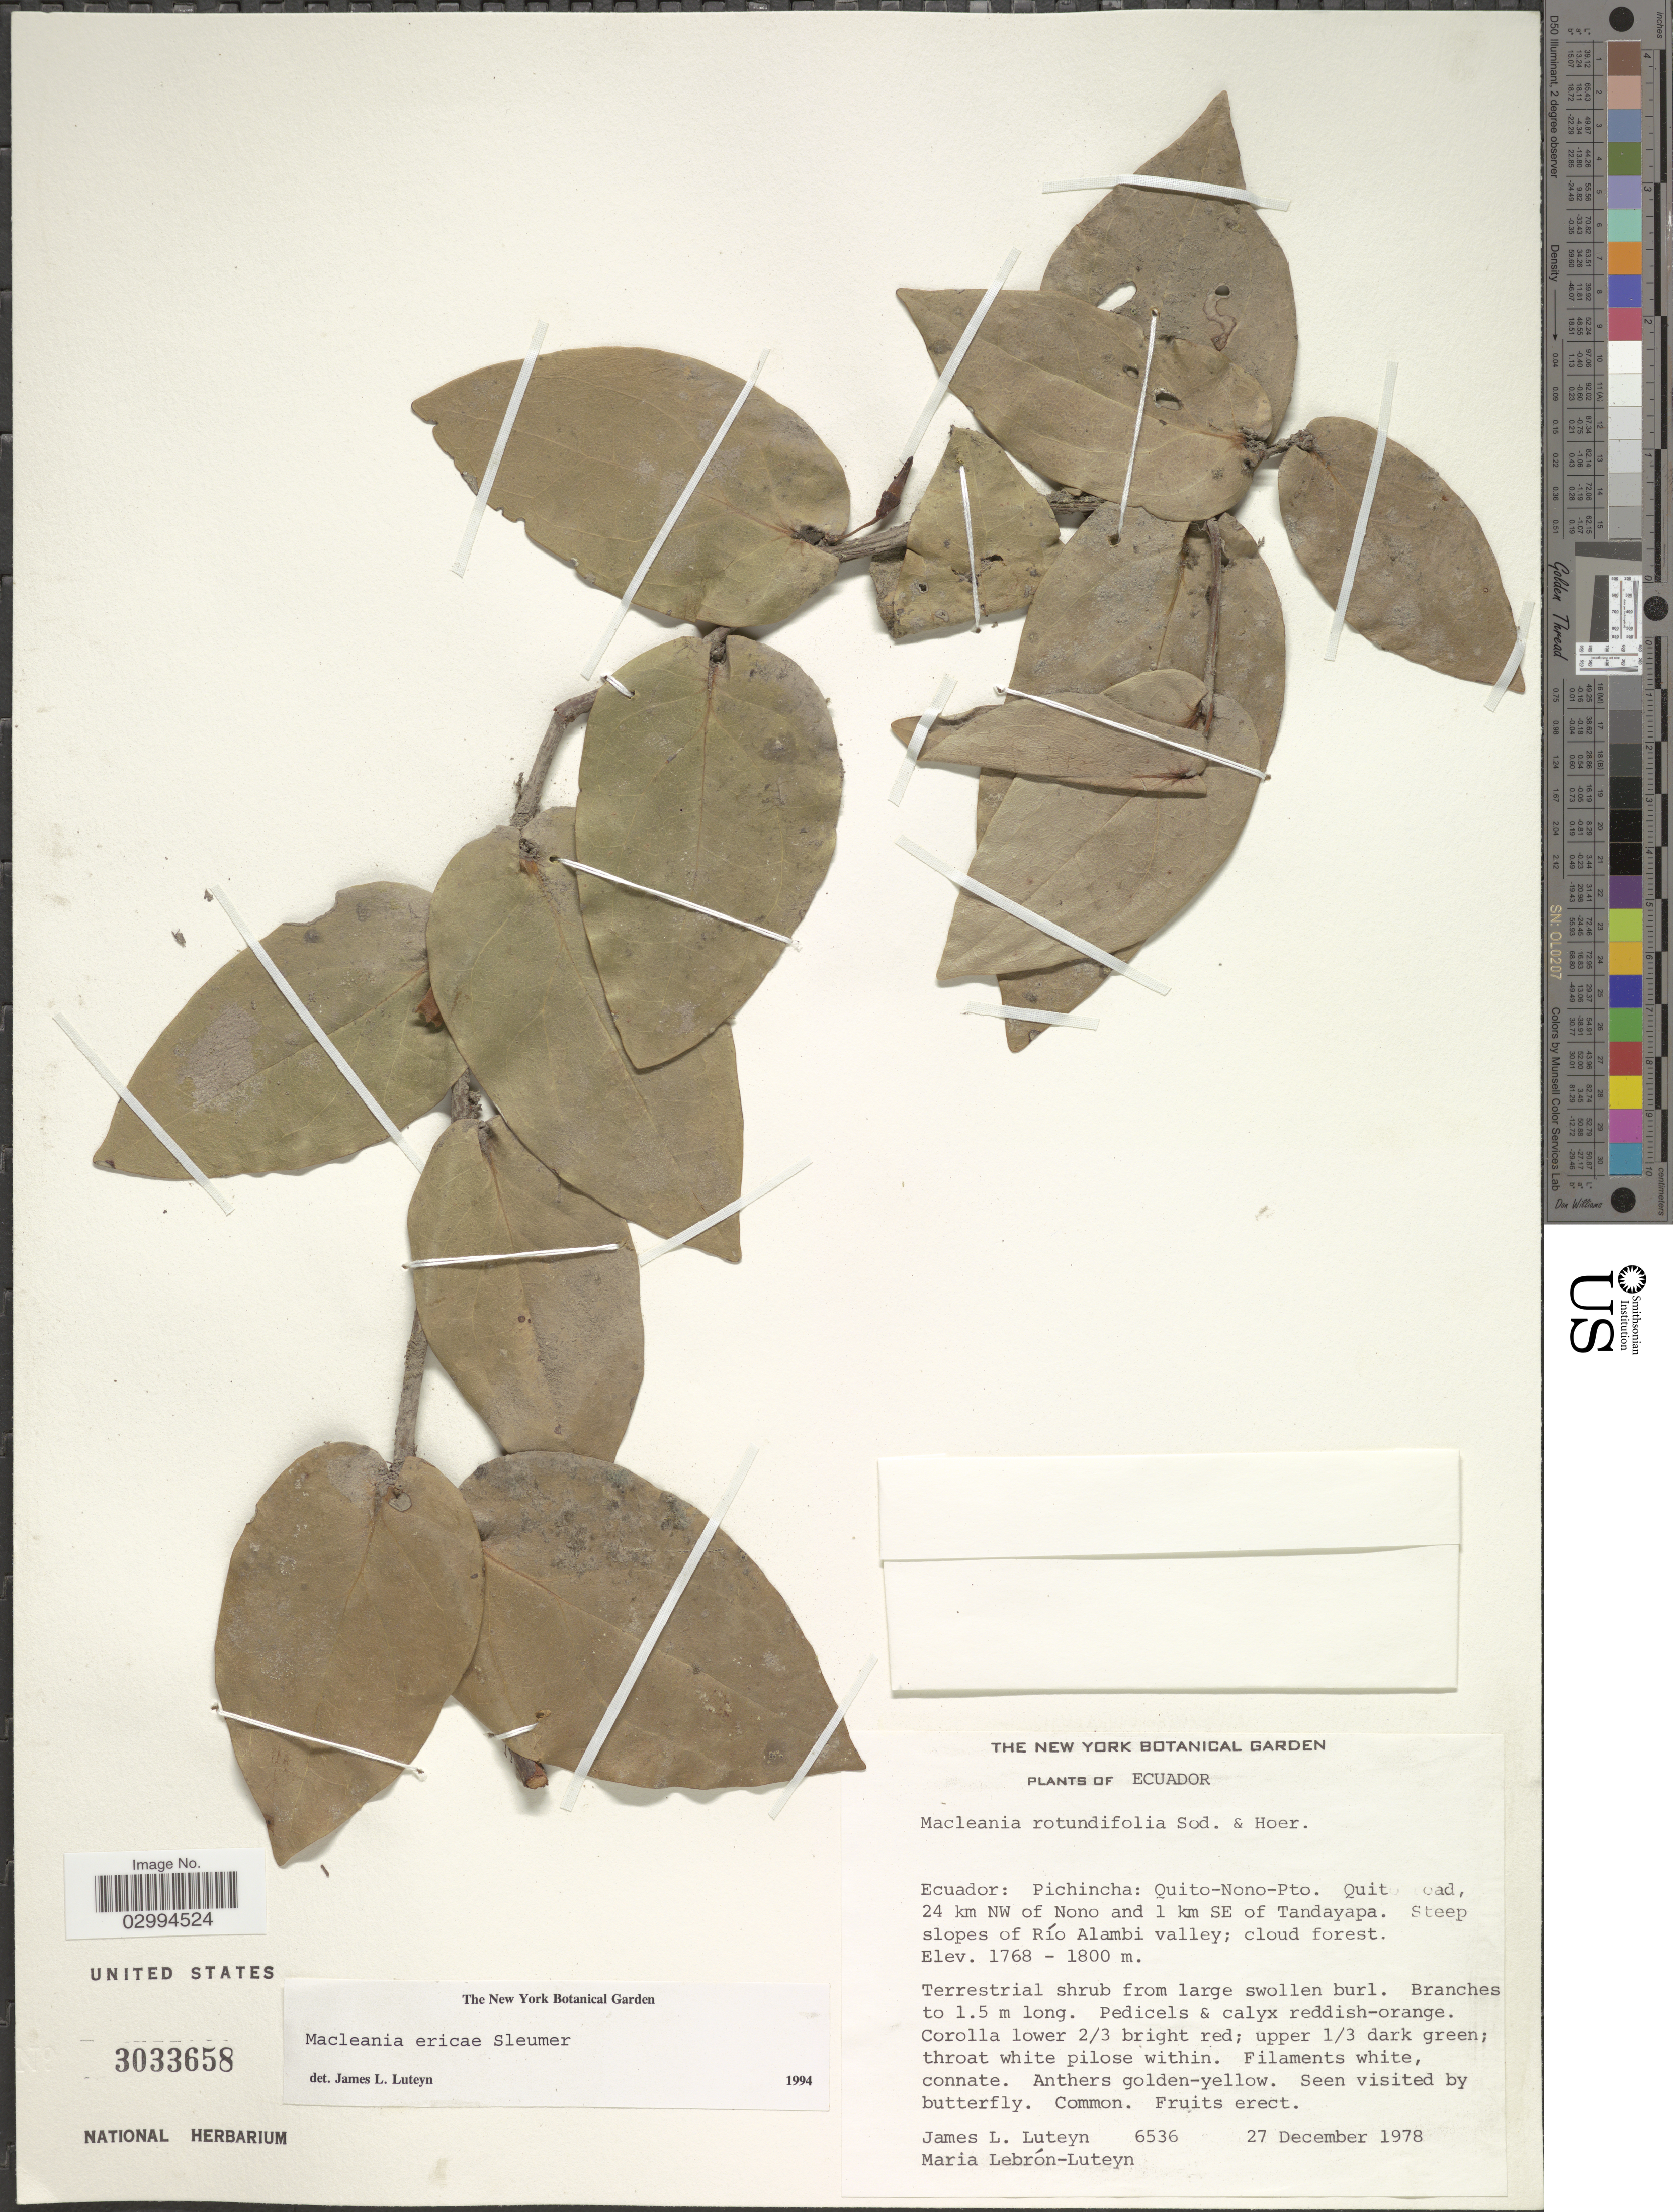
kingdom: Plantae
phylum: Tracheophyta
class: Magnoliopsida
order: Ericales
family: Ericaceae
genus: Macleania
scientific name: Macleania ericae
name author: Sleumer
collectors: J. L. Luteyn & M. L. Lebrón-Luteyn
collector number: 6536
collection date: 1978-12-27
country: Ecuador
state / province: Pichincha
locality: Quito-Nono-Pto. Quito road, 24 km NW of Nono and 1 km SE of Tandayapa. Steep slopes of Río Alambi valley.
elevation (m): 1768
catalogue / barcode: US 3033658